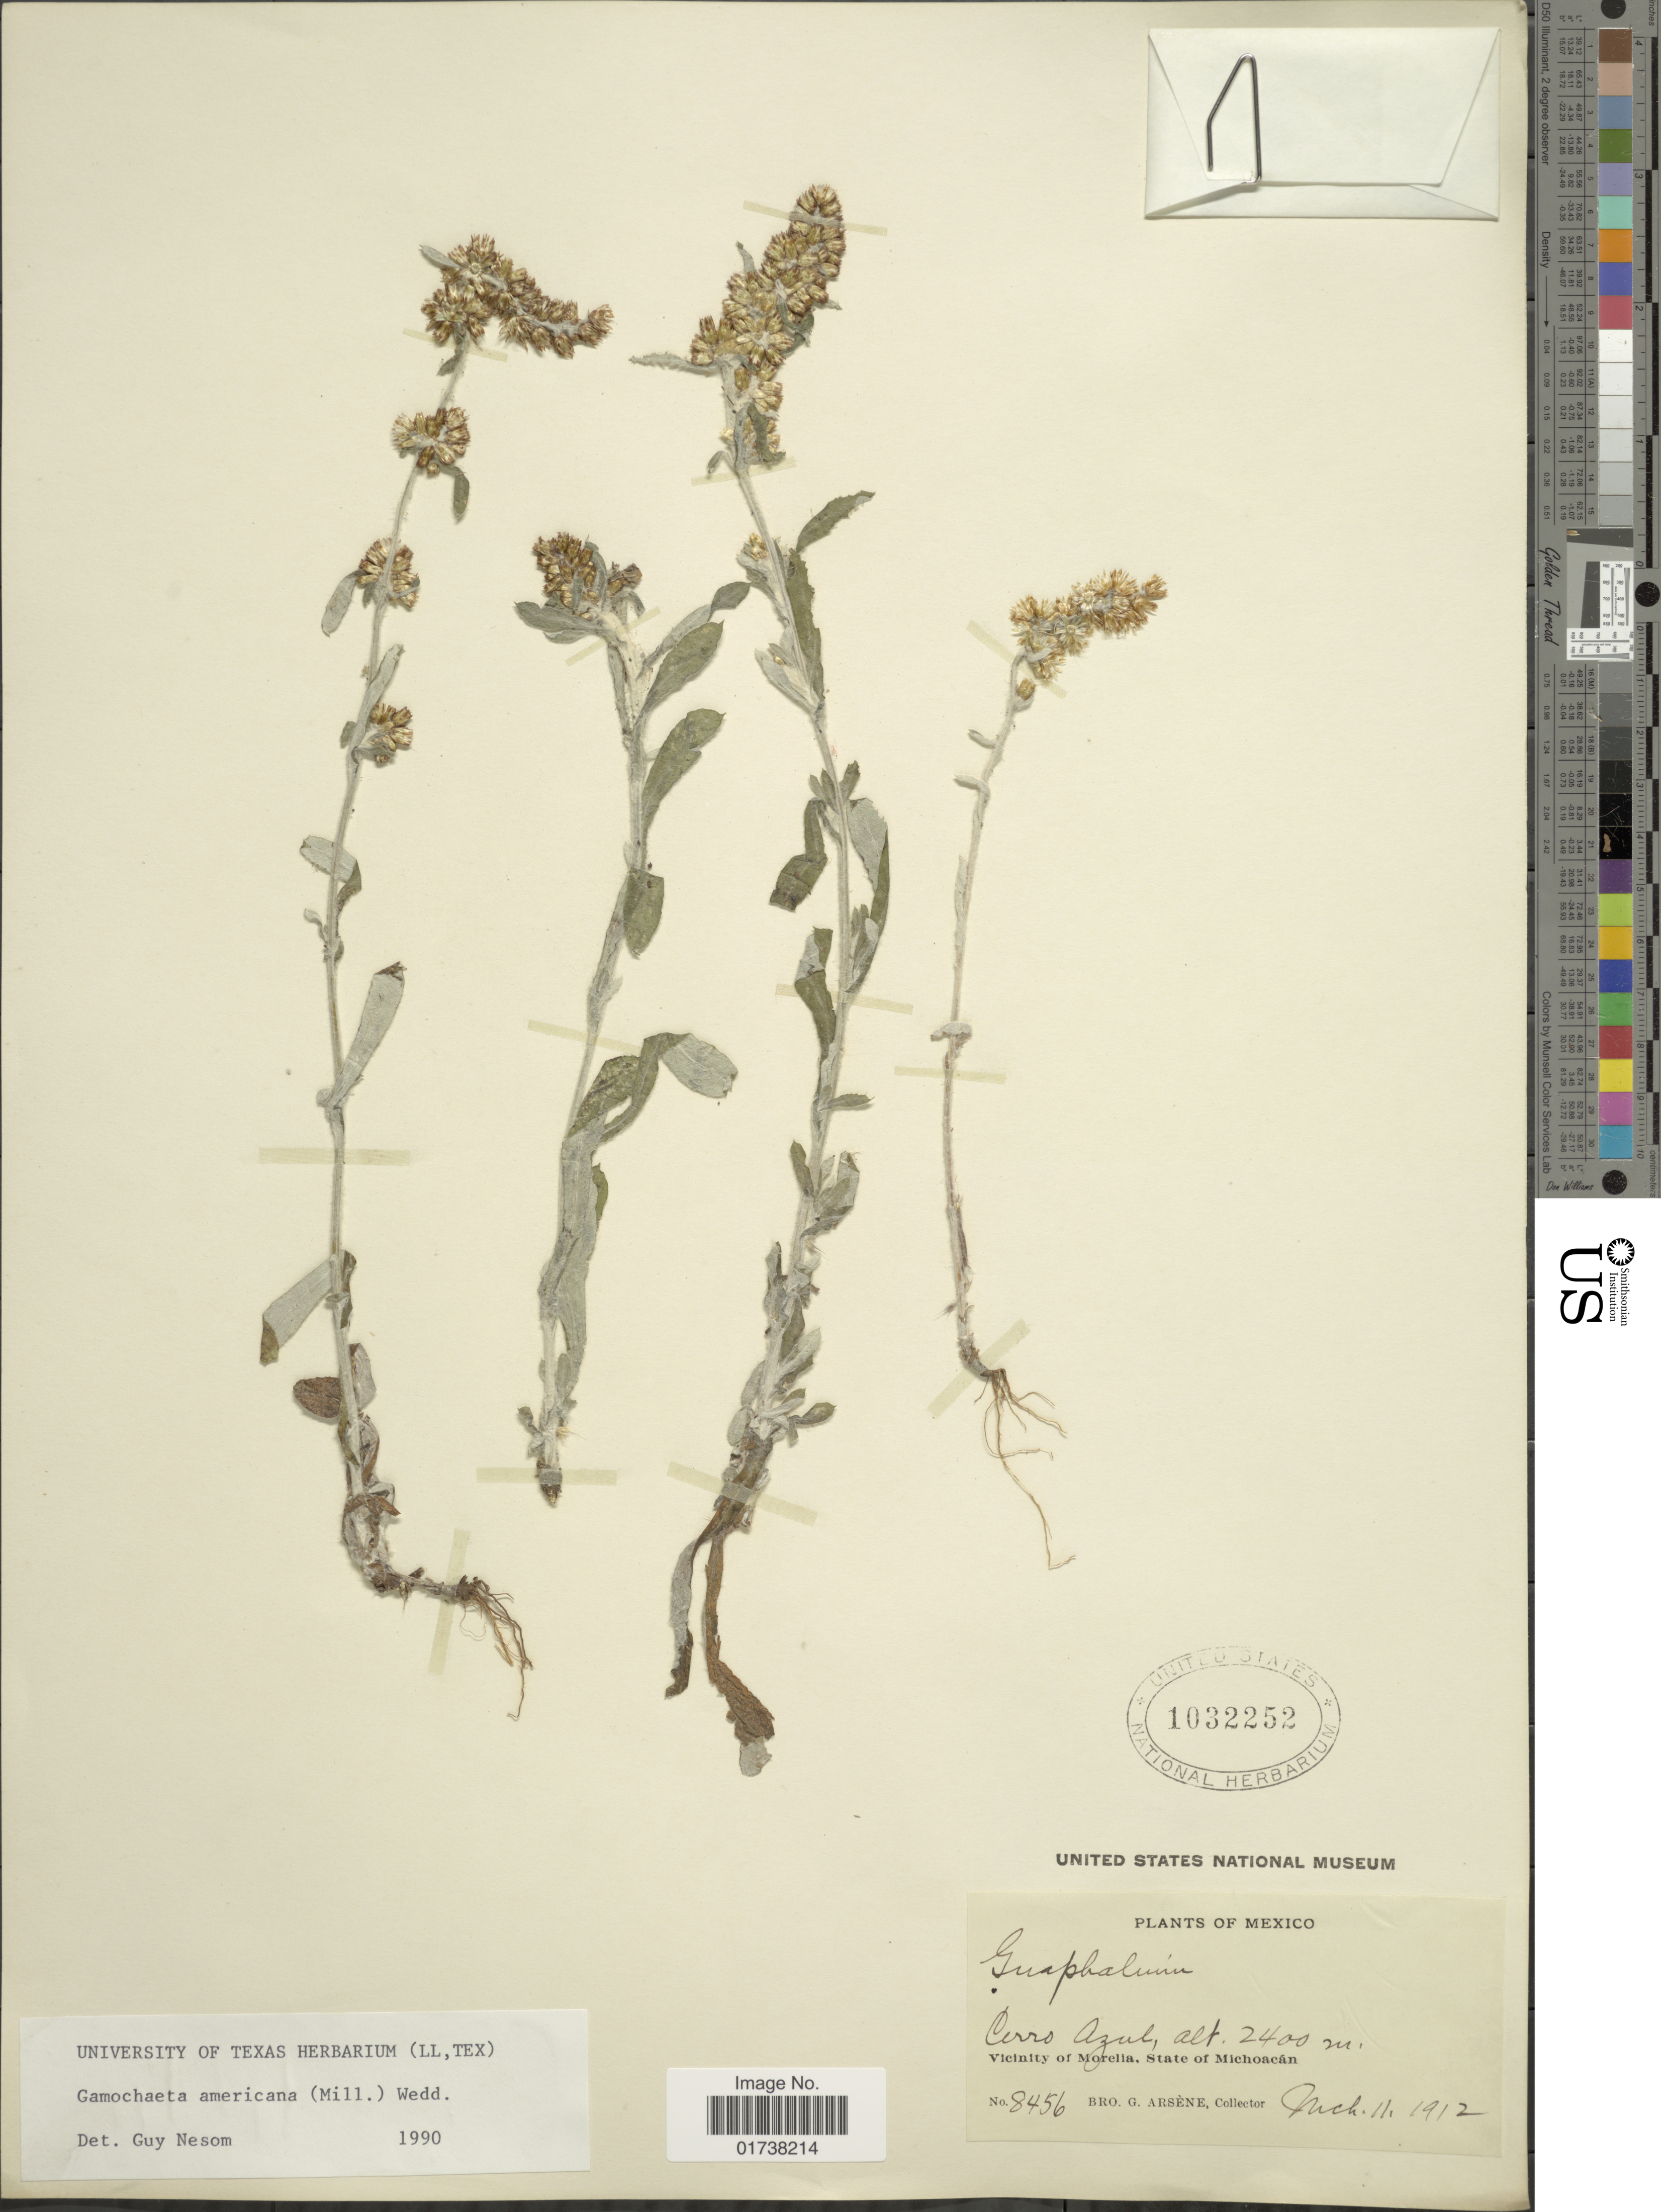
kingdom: Plantae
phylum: Tracheophyta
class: Magnoliopsida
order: Asterales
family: Asteraceae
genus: Gamochaeta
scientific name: Gamochaeta americana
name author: (Mill.) Wedd.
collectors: Bro. G. Arsène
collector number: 8456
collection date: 1912-03-11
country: Mexico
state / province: Michoacán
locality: Cerro Azul, Vicinity of Morelia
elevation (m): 2400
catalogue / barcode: US 1032252